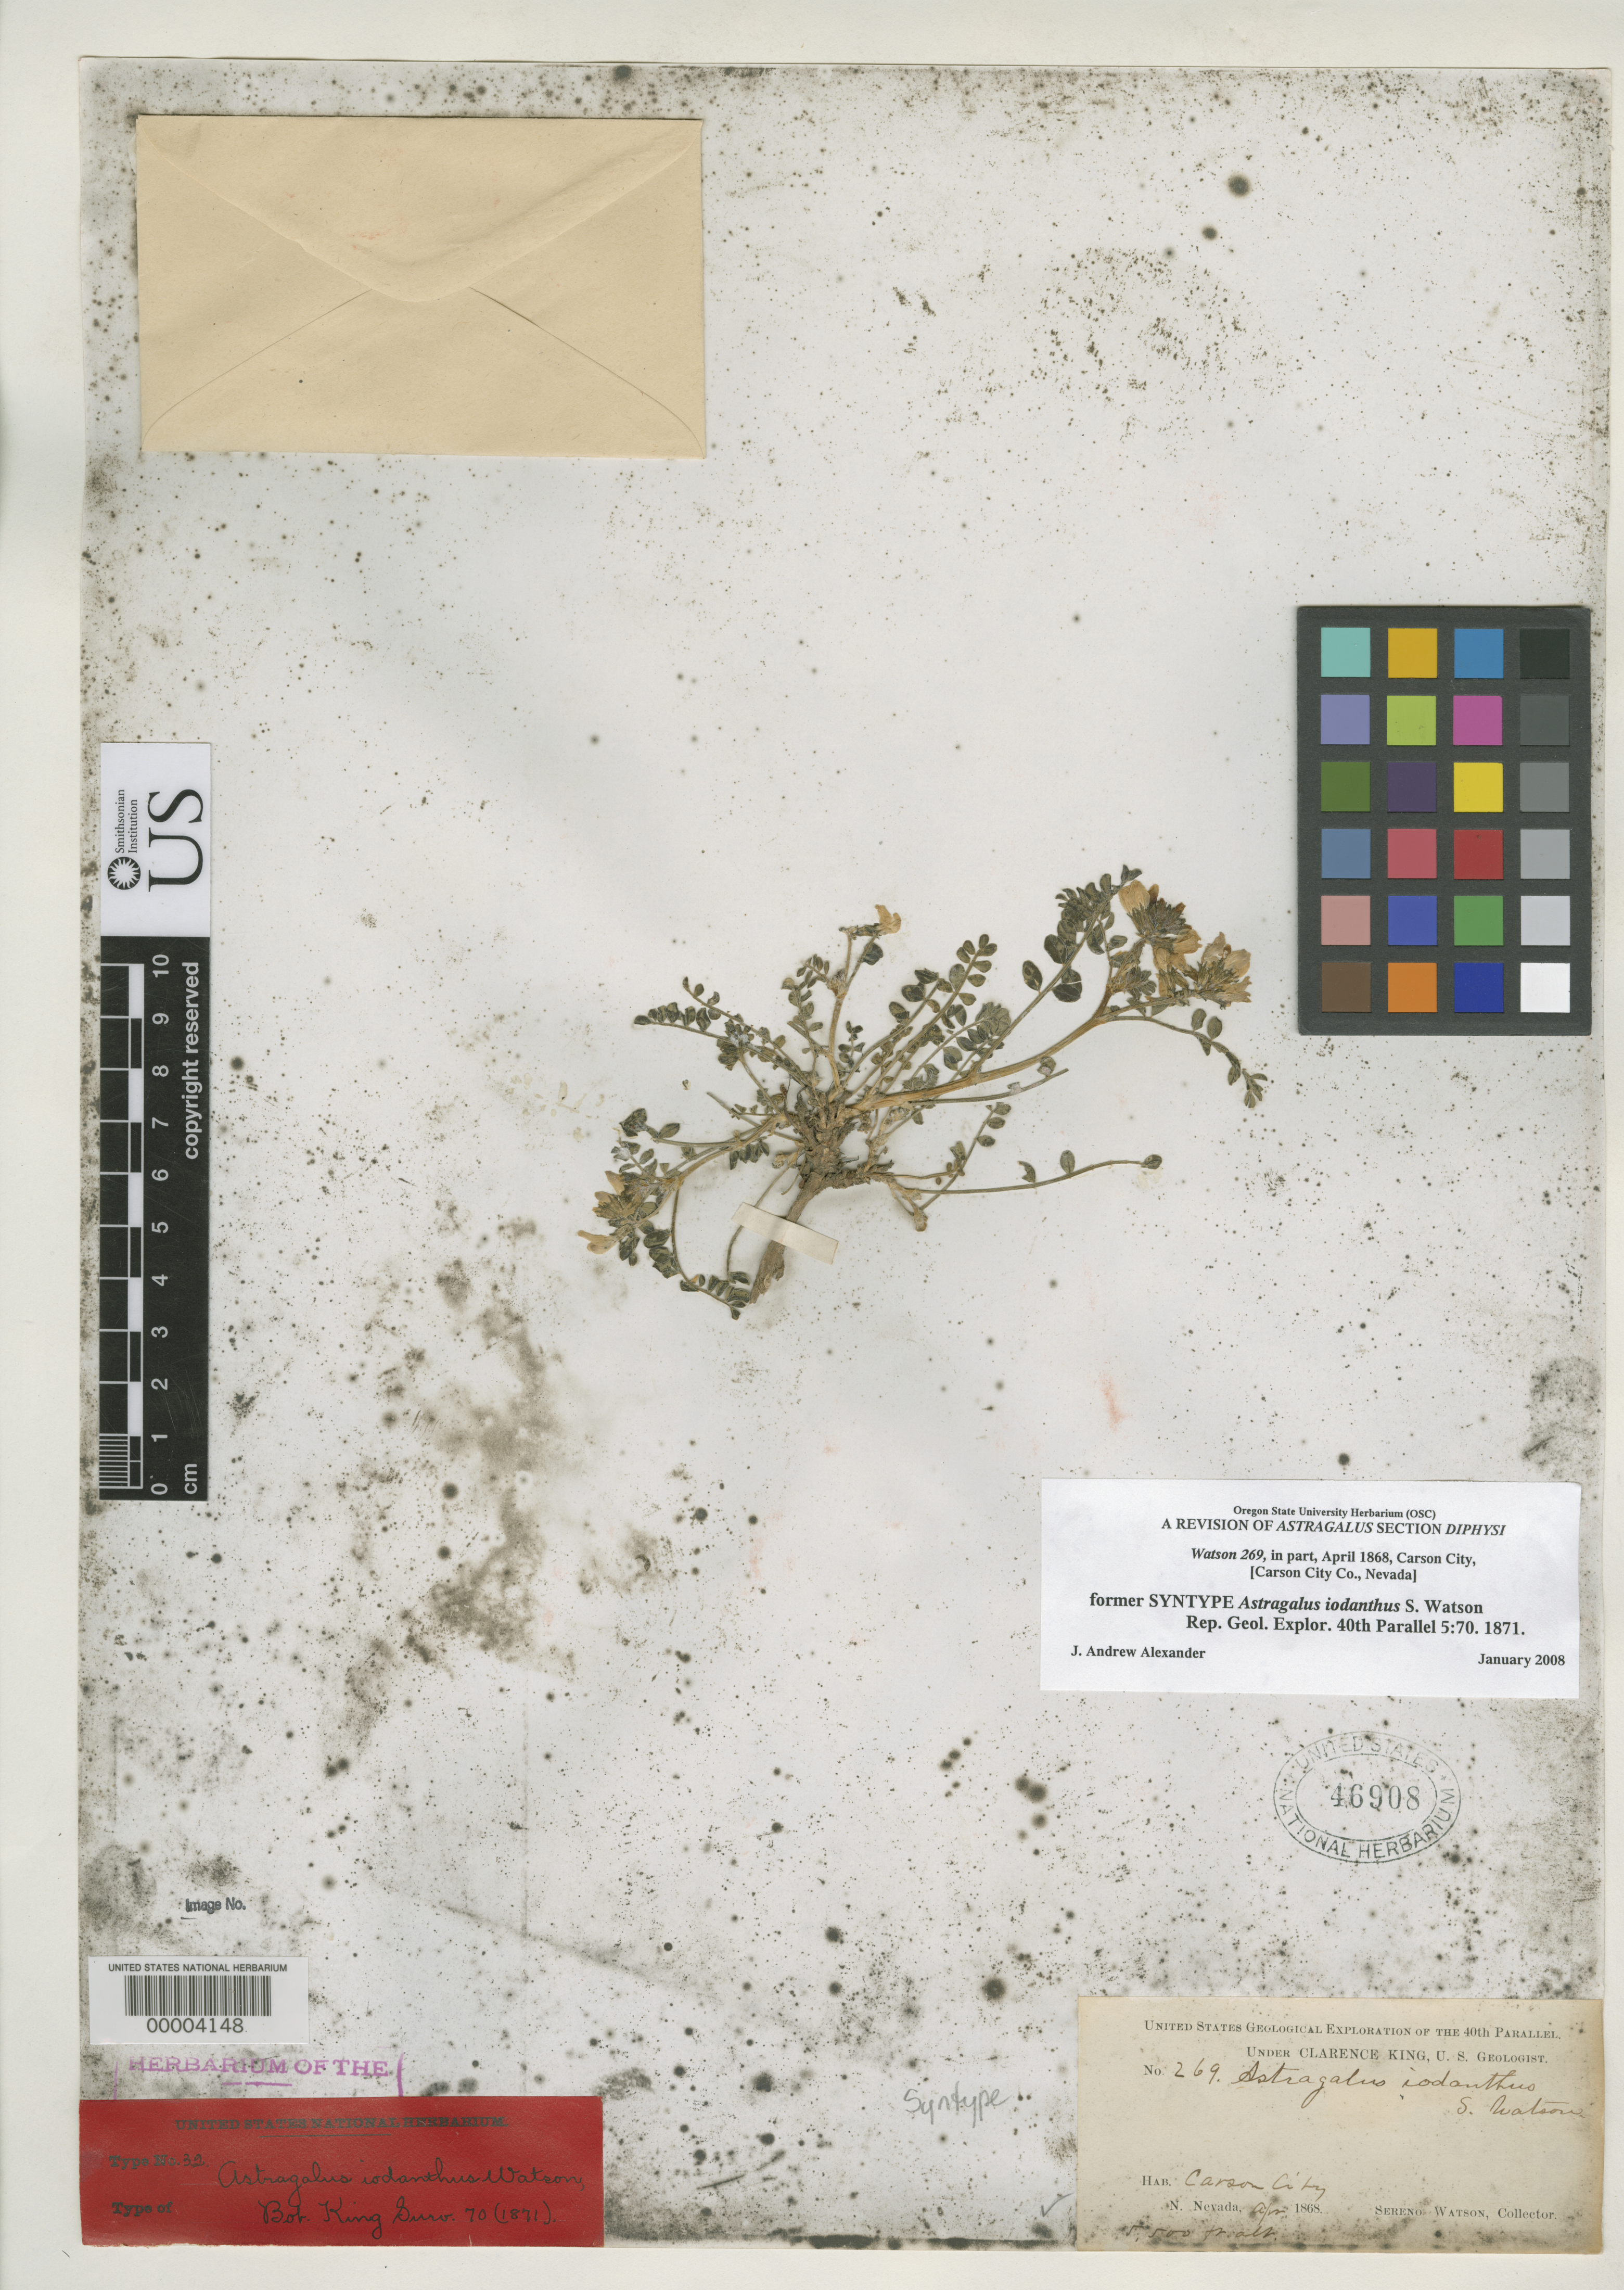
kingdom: Plantae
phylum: Tracheophyta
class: Magnoliopsida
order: Fabales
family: Fabaceae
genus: Astragalus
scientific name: Astragalus iodanthus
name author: S. Watson in C. King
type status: Syntype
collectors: S. Watson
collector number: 269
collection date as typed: Apr 1868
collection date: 1868-04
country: United States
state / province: Nevada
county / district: Ormsby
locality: Carson City.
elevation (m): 1676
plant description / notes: Lectotype is Watson 269, Humboldt Mts., 5000 ft as designated by R.C. Barneby (Mem. New York Bot. Gard. 13: 962, 1964).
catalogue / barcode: US 46908